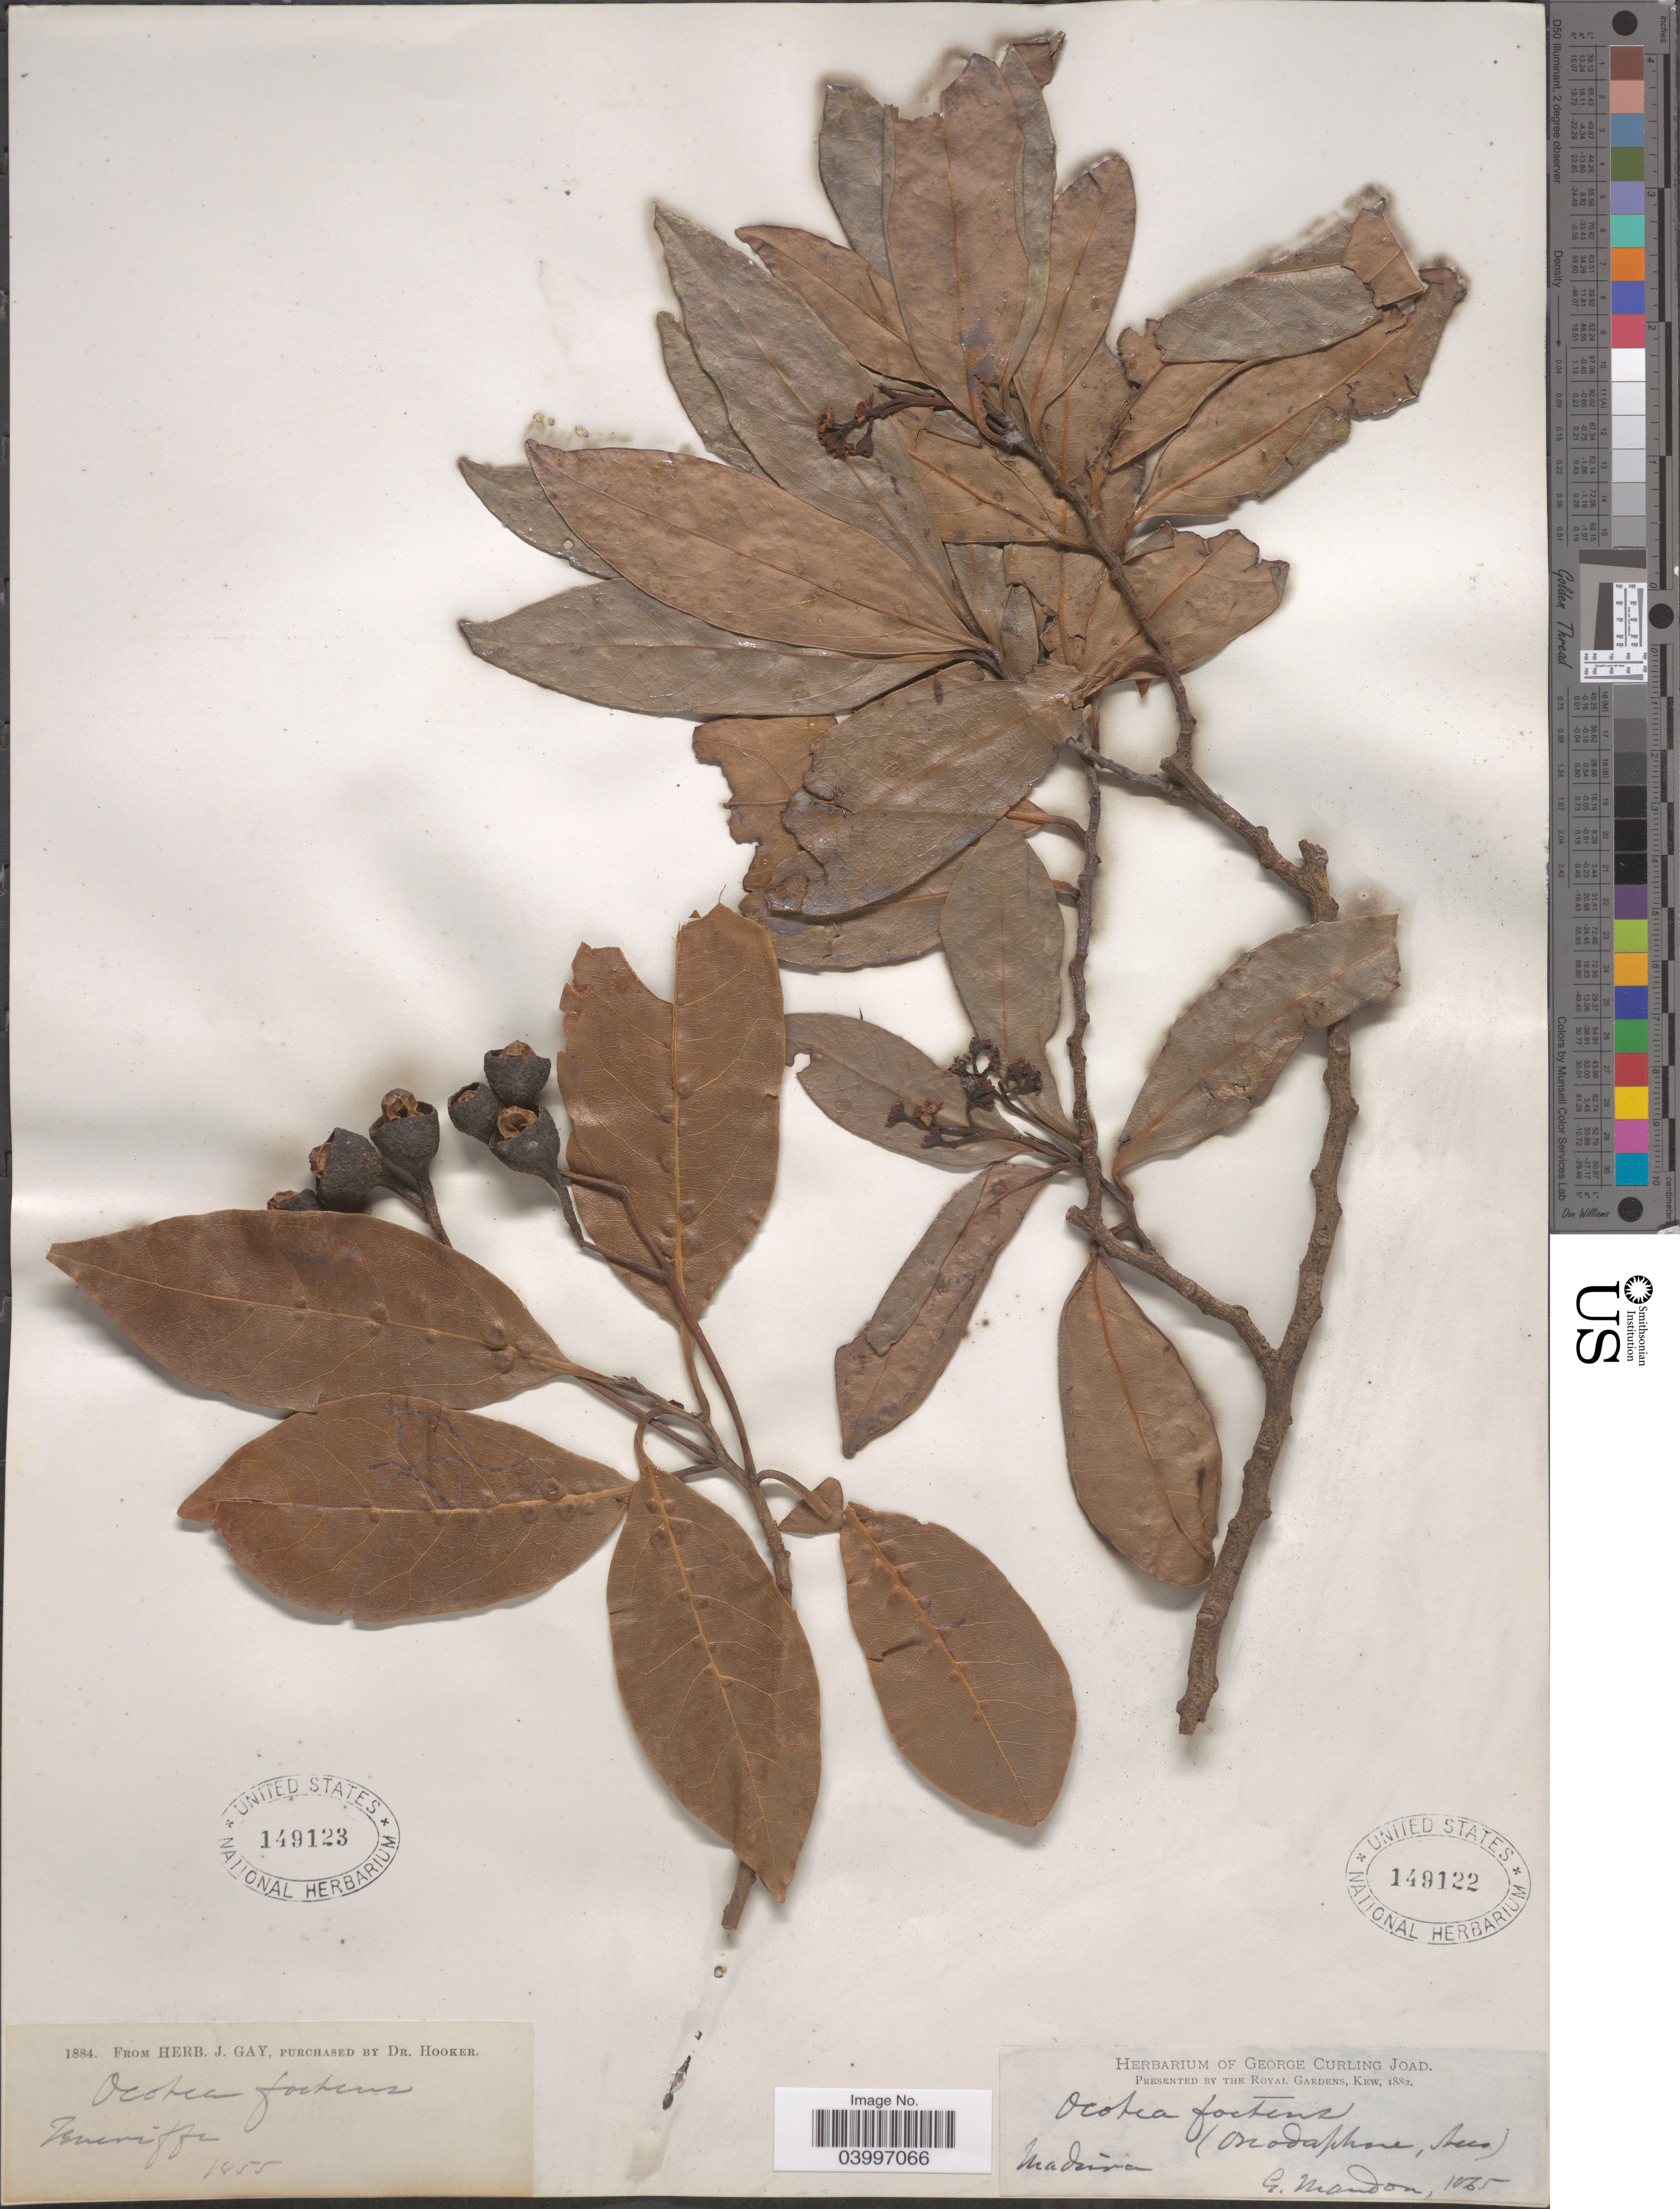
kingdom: Plantae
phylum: Tracheophyta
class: Magnoliopsida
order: Laurales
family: Lauraceae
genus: Ocotea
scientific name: Ocotea foetens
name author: Benth. & Hook. f.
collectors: G. Mandon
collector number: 1065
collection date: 1882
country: Portugal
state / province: Madeira (Aut. Reg.)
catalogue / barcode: US 149122